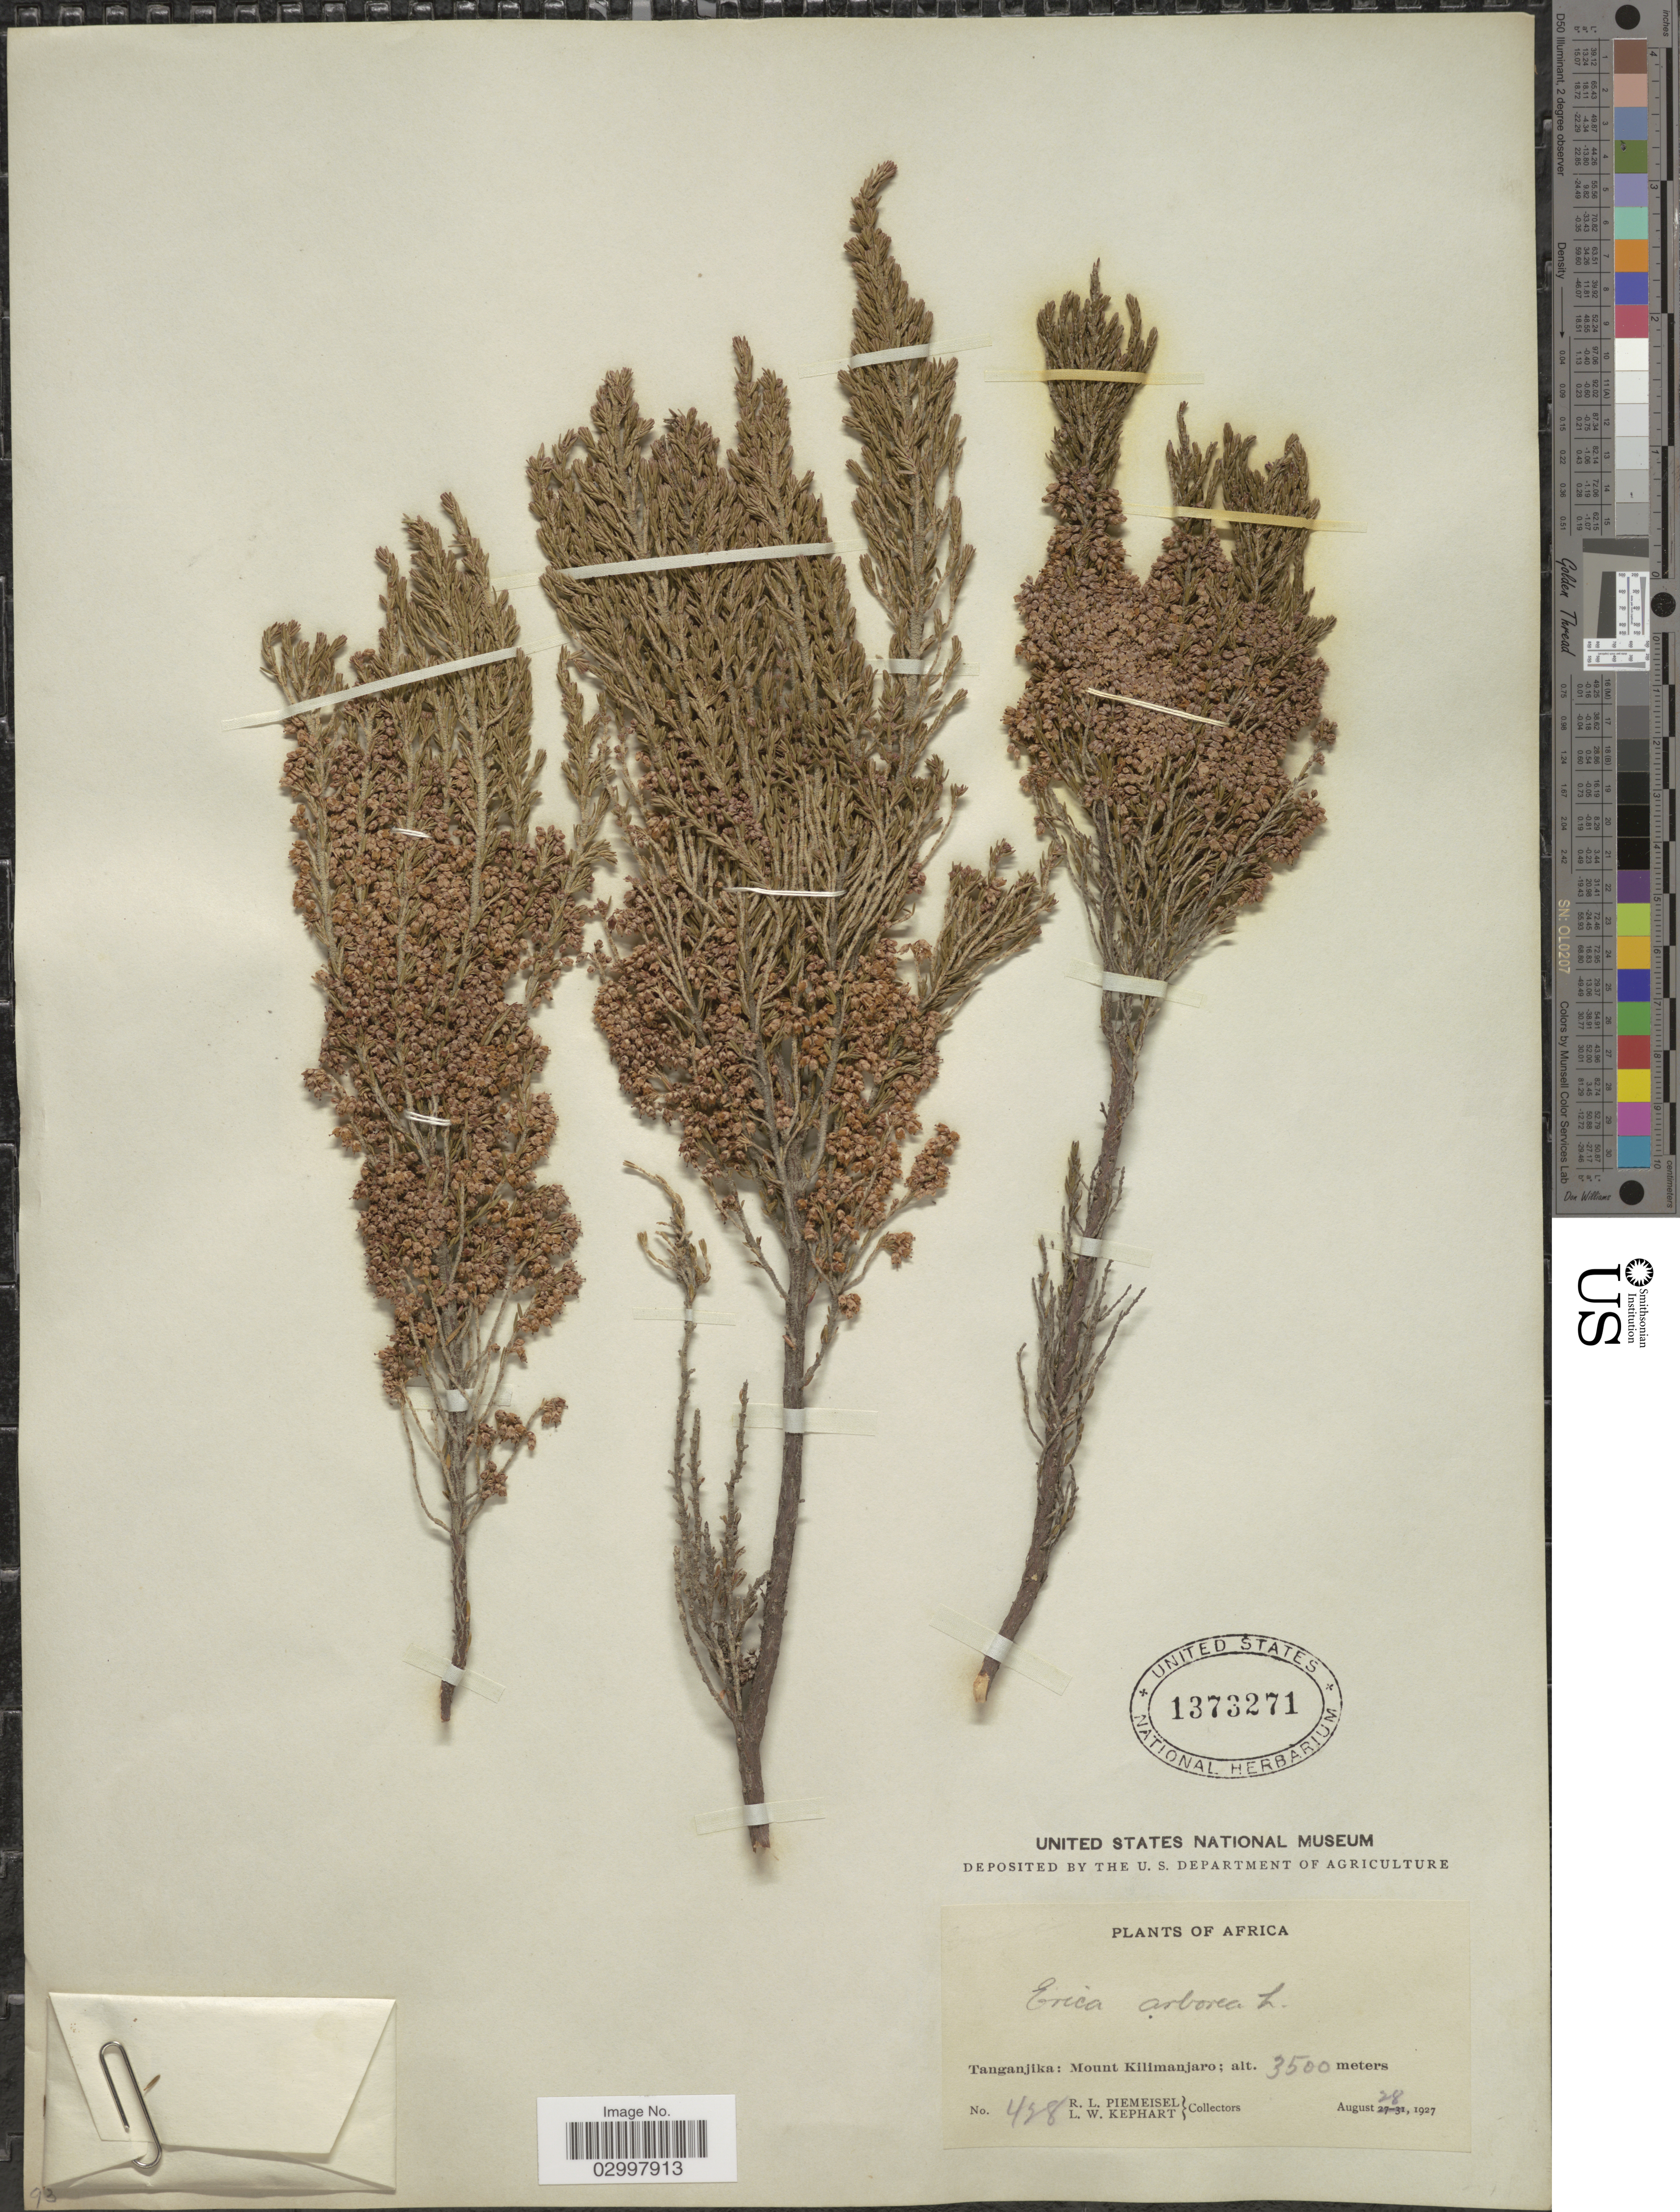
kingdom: Plantae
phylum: Tracheophyta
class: Magnoliopsida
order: Ericales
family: Ericaceae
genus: Erica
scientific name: Erica arborea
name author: L.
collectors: R. L. Piemeisel & L. W. Kephart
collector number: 438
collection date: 1927-08-28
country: Tanzania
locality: Tanganjika: Mount Kilimanjaro.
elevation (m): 3500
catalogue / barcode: US 1373271